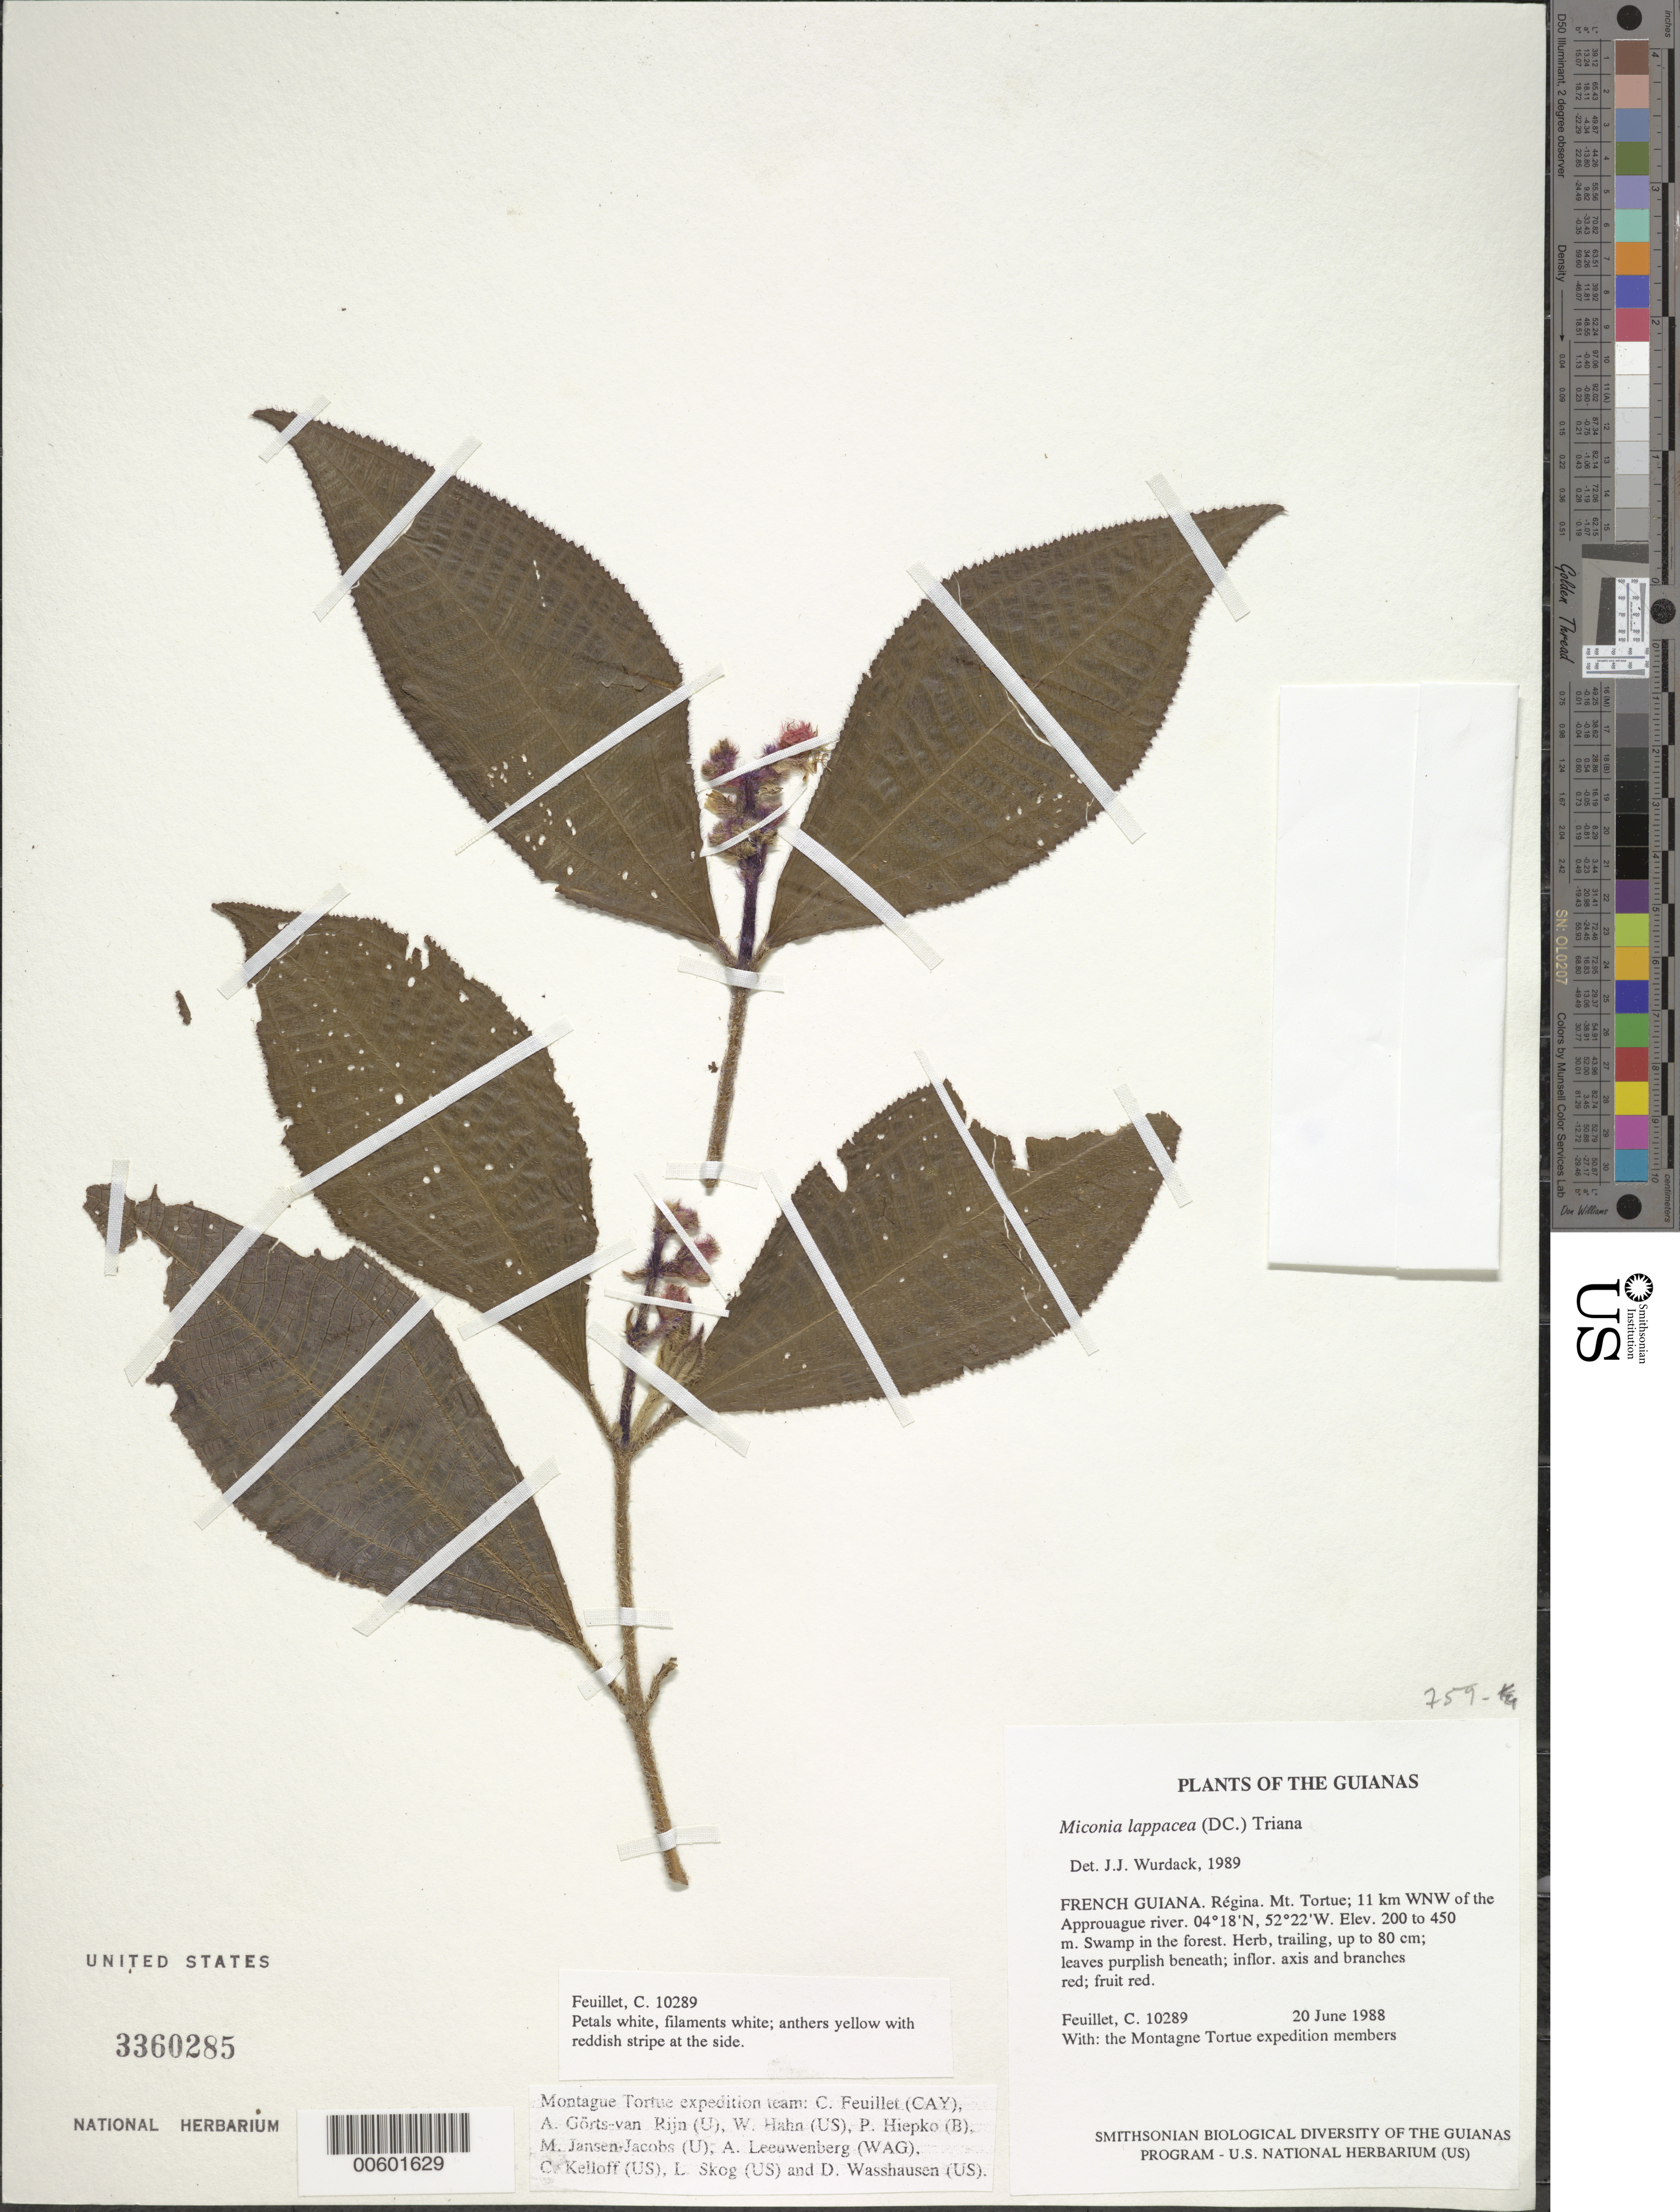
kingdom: Plantae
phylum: Tracheophyta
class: Magnoliopsida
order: Myrtales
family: Melastomataceae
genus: Miconia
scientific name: Miconia lappacea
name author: (DC.) Triana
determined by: Wurdack, John J., (US), US (UNITED STATES)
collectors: C. Feuillet & Montagne Torte Exped. members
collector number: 10289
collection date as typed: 20 June 1988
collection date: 1988-06-20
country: French Guiana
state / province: Cayenne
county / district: Regina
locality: Mt. Tortue; 11 km WNW of the Approuague river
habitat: Swamp in the forest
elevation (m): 200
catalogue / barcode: US 3360285